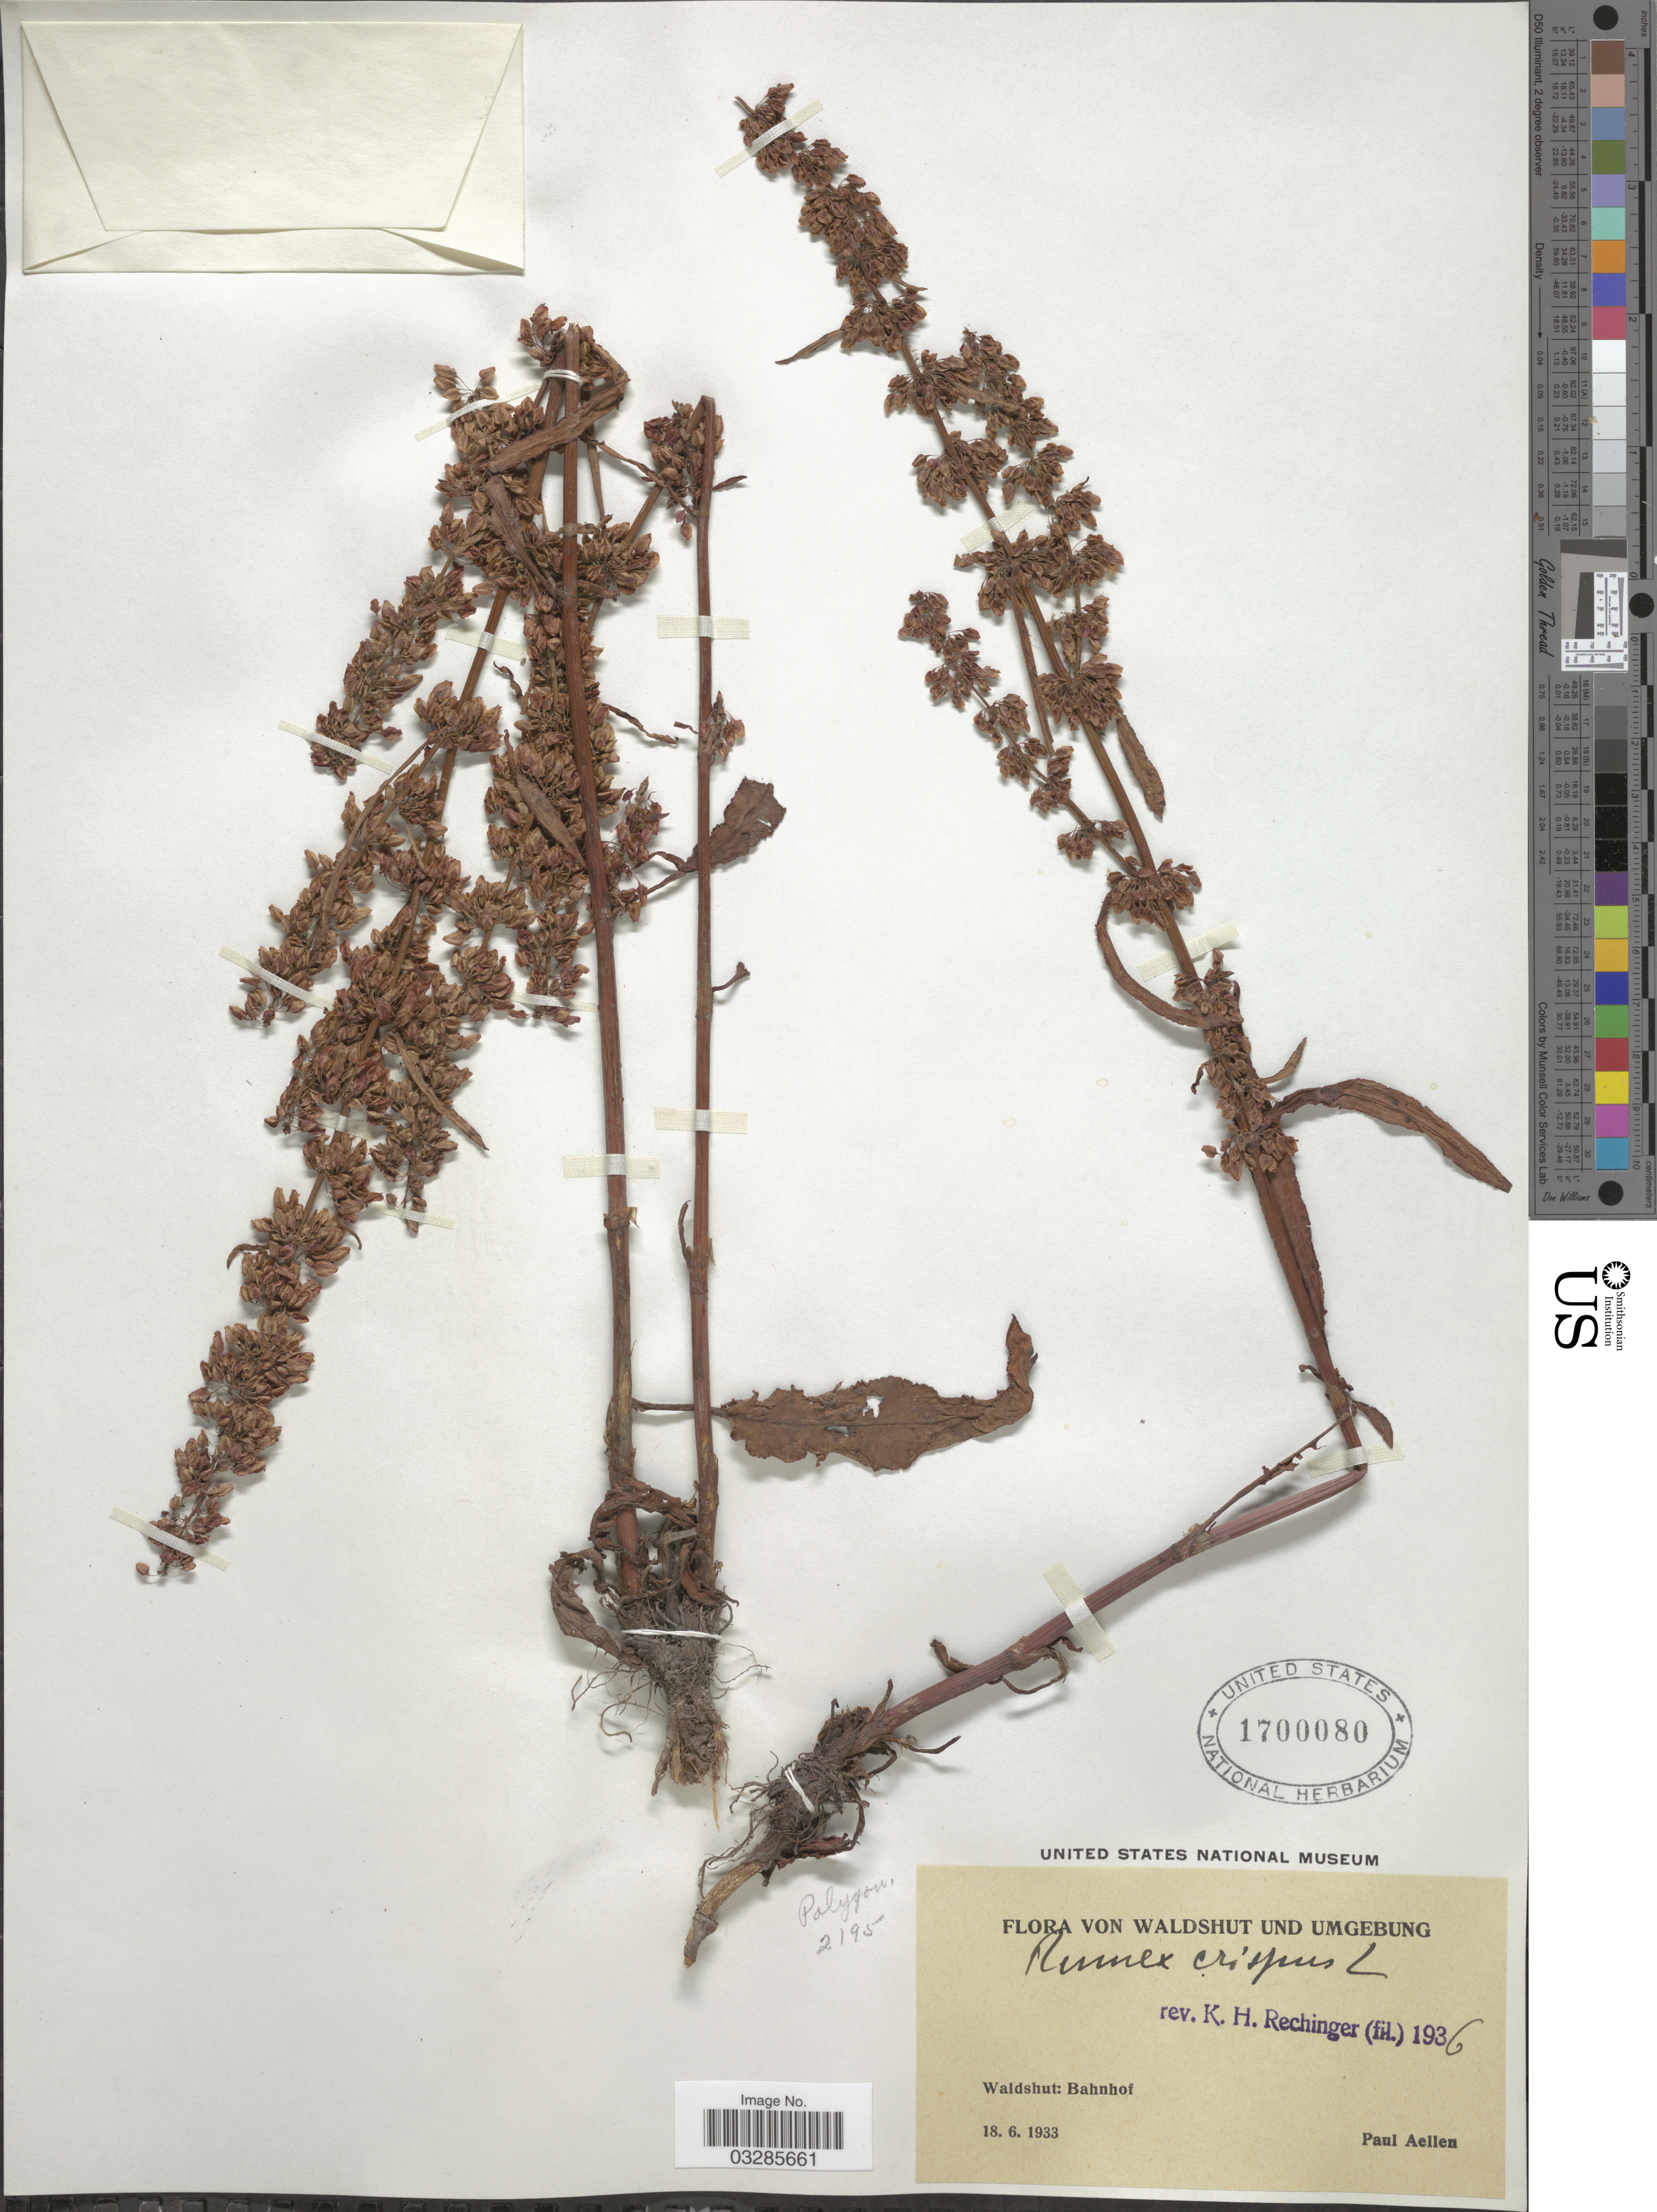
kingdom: Plantae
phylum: Tracheophyta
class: Magnoliopsida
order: Caryophyllales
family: Polygonaceae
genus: Rumex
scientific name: Rumex crispus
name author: L.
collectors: P. Aellen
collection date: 1933-06-18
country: Germany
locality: Waldshut und umgebung. Waldshut: Bahnhof.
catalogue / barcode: US 1700080